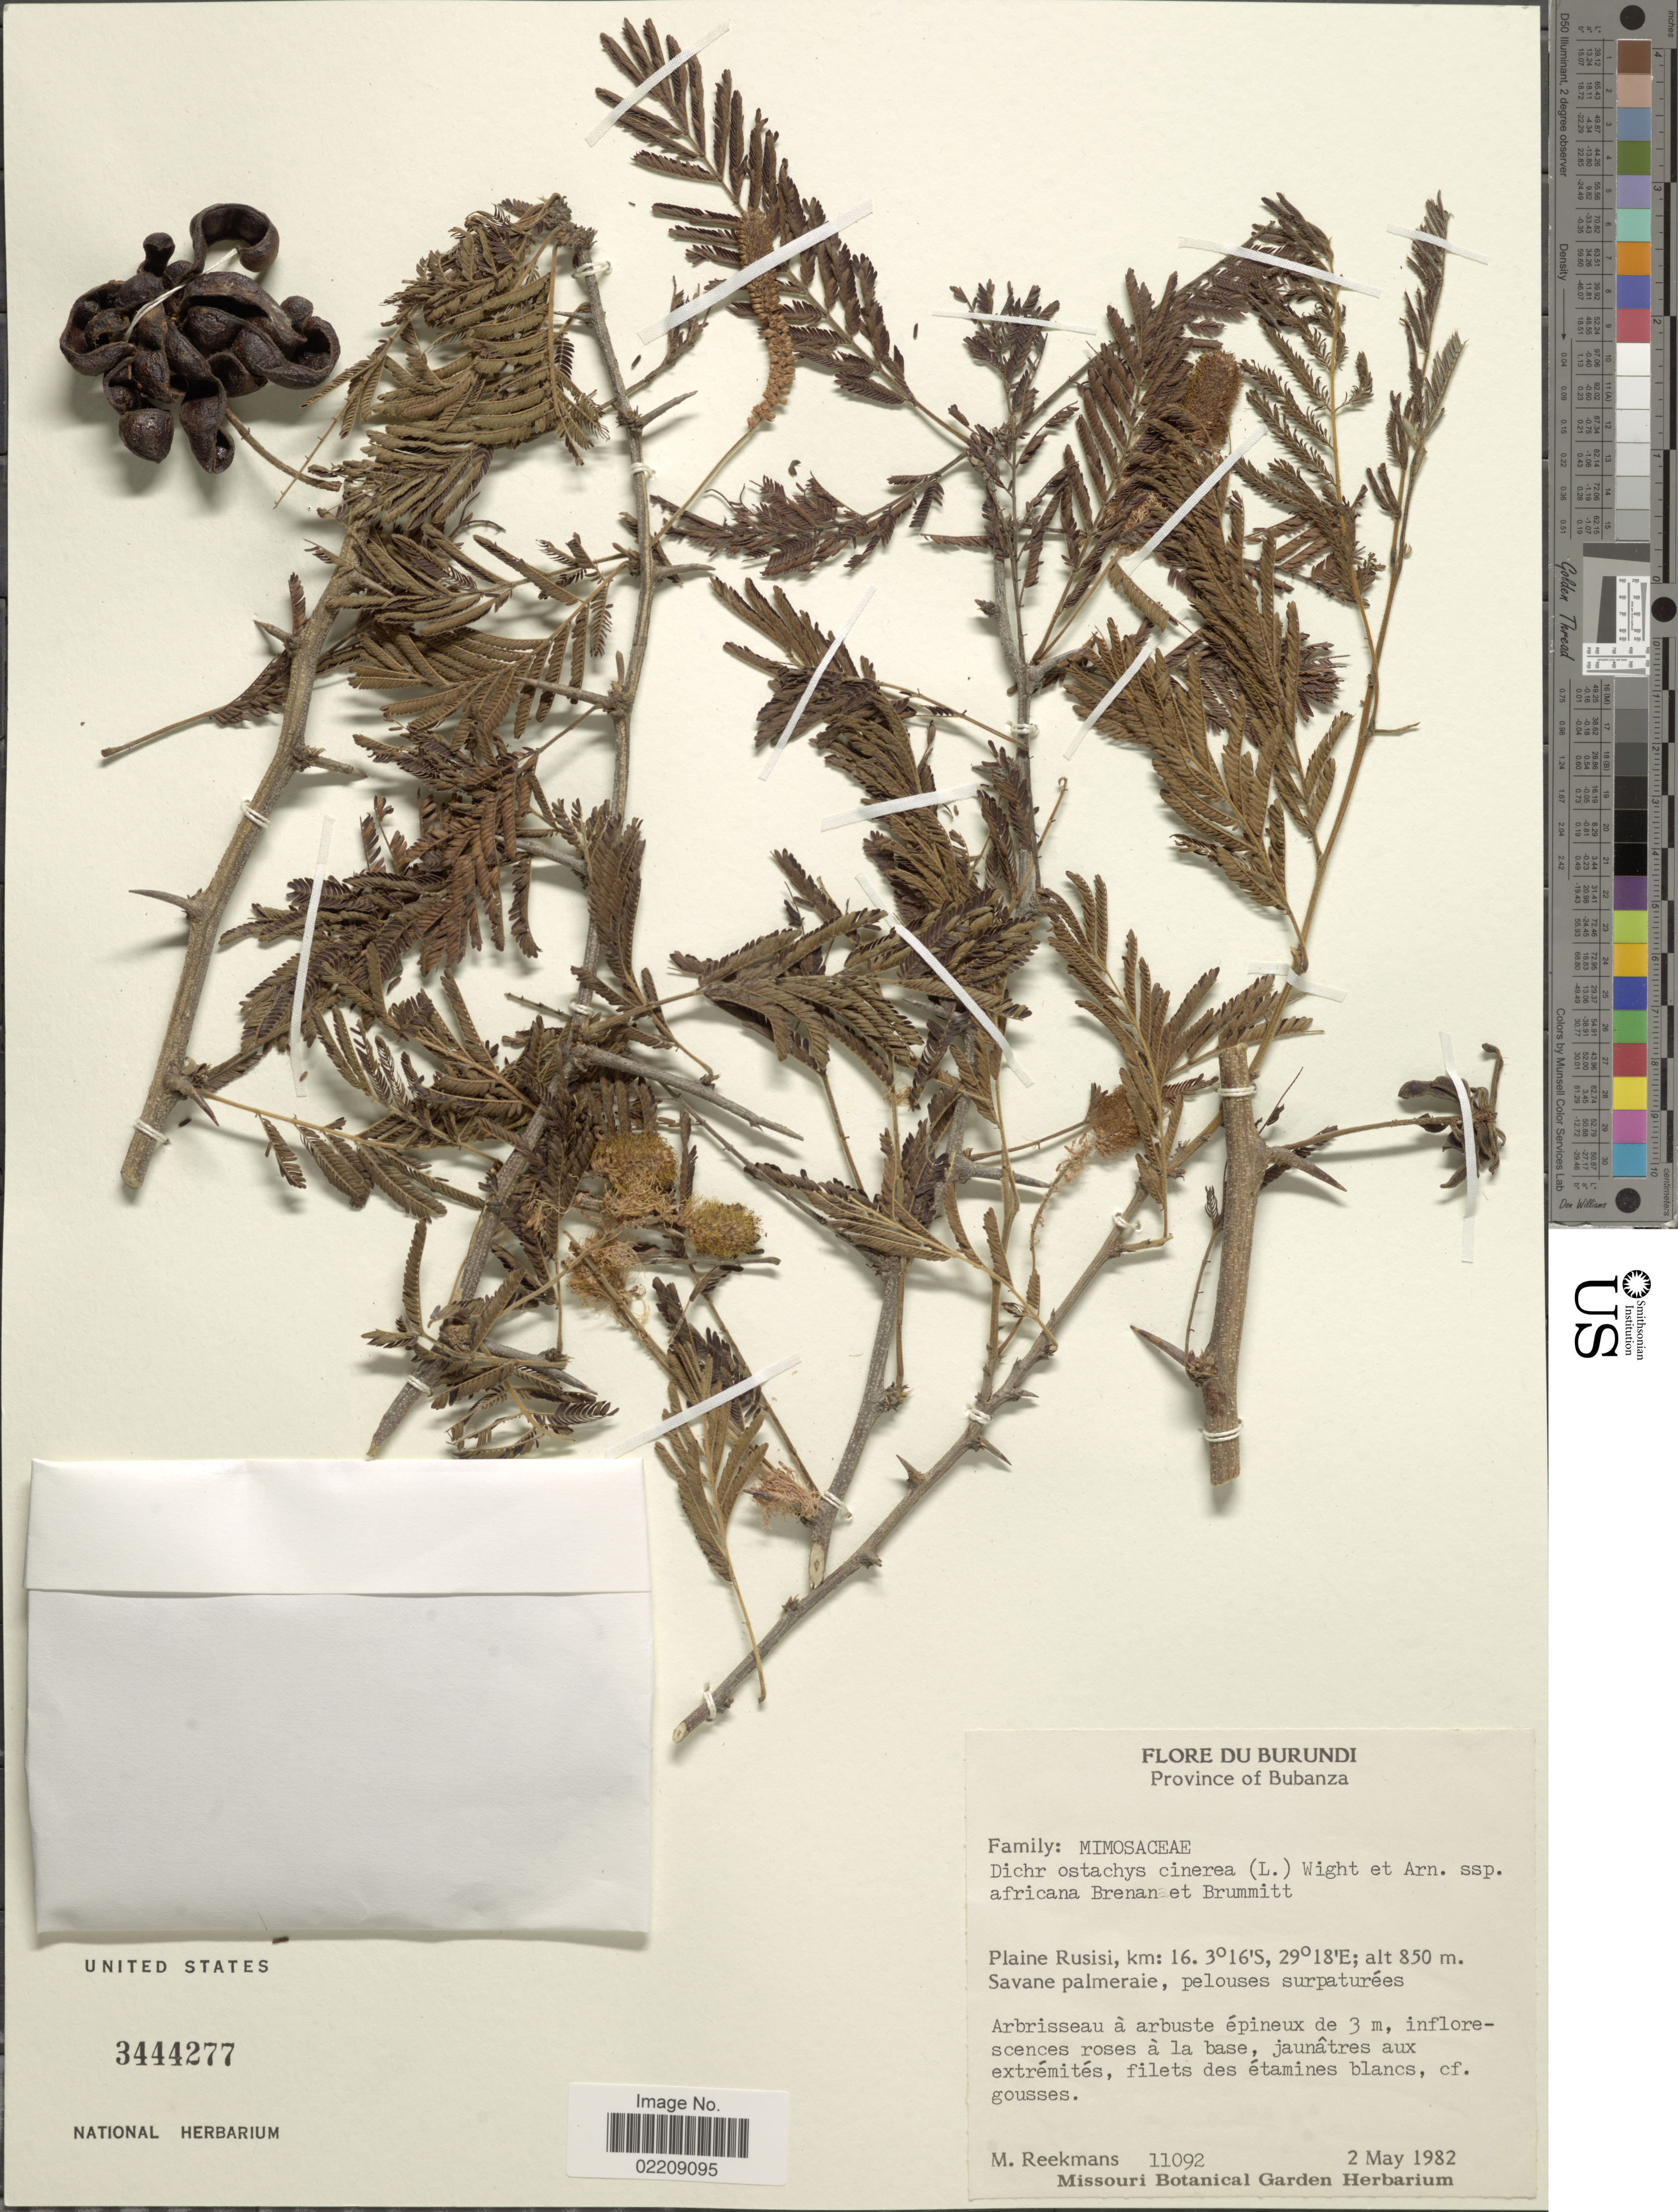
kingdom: Plantae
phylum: Tracheophyta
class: Magnoliopsida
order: Fabales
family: Fabaceae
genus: Dichrostachys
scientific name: Dichrostachys cinerea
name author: (L.) Wight & Arn.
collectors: M. Reekmans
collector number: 11092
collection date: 1982-05-02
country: Burundi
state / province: Bubanza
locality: Plaine Rusisi, km: 16 Savane palmeraie, pelouses surpaturées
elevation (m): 850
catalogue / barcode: US 3444277